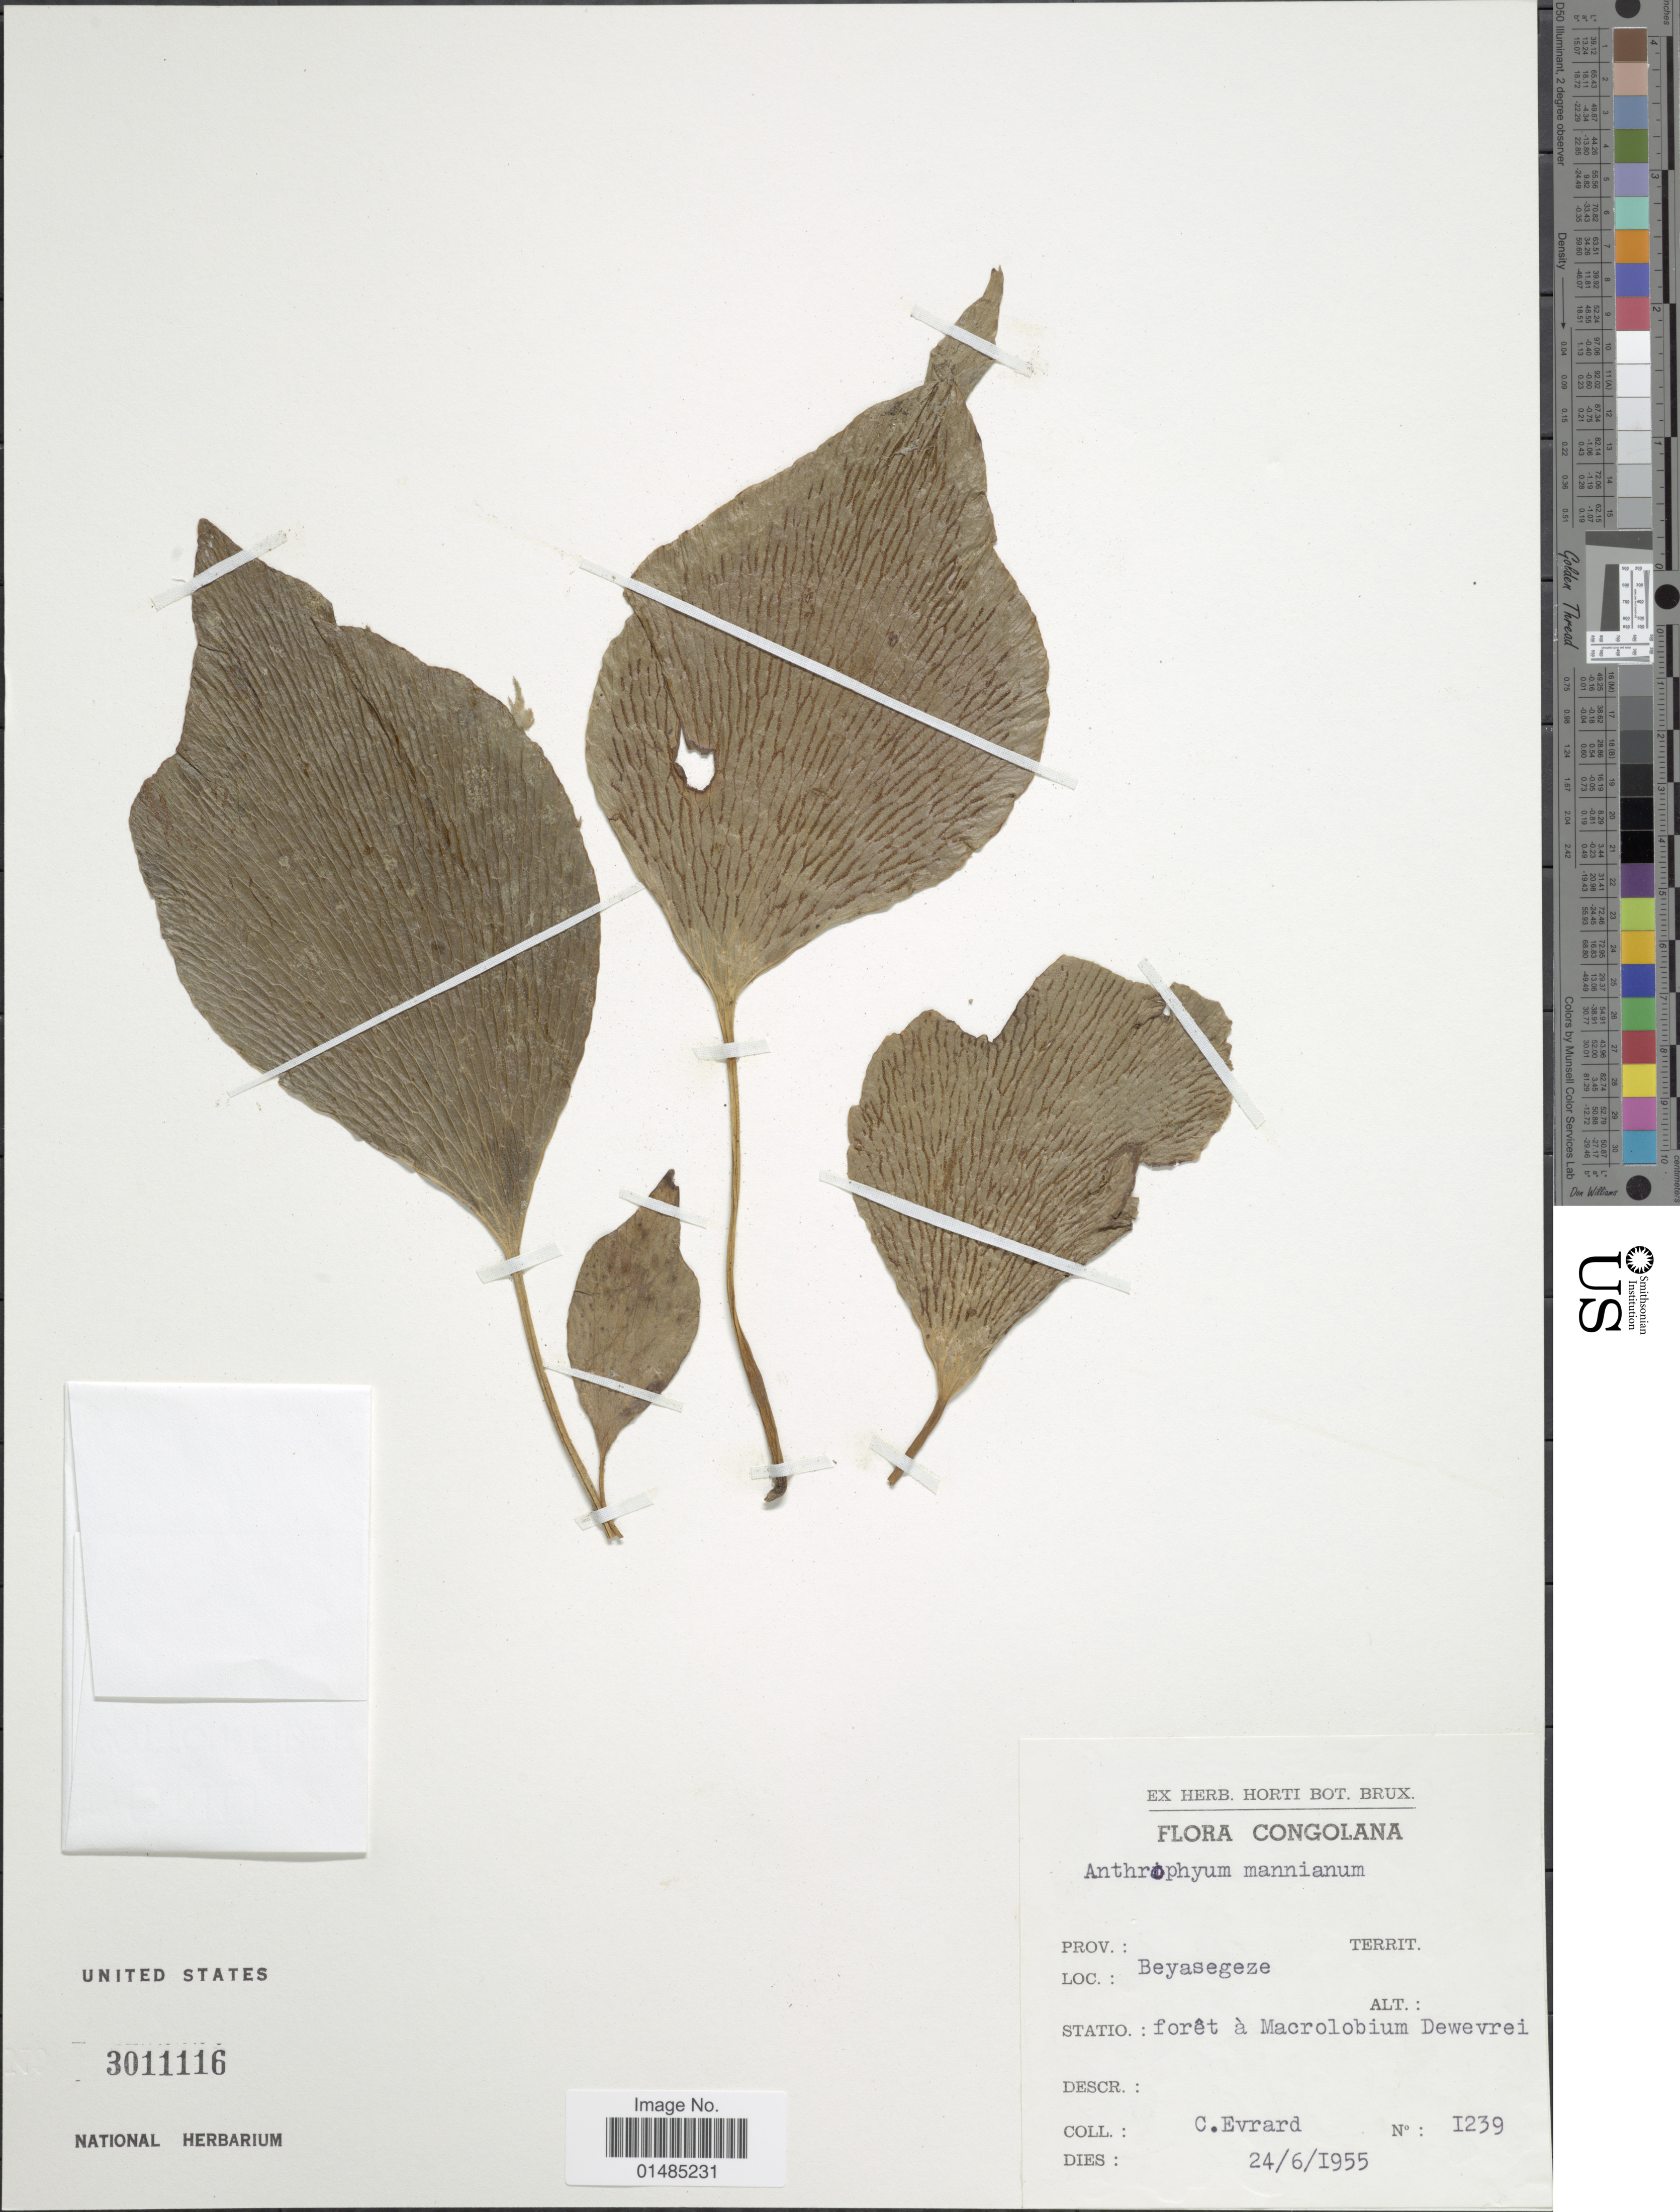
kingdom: Plantae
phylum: Tracheophyta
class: Polypodiopsida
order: Polypodiales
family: Pteridaceae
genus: Antrophyum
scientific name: Antrophyum mannianum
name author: Hook.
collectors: C. Evrard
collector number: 1239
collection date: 1955-06-24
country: Congo, Democratic Republic of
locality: Congolana, Beyasegeze, Foret a Macrolobium Dewevrei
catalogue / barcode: US 3011116